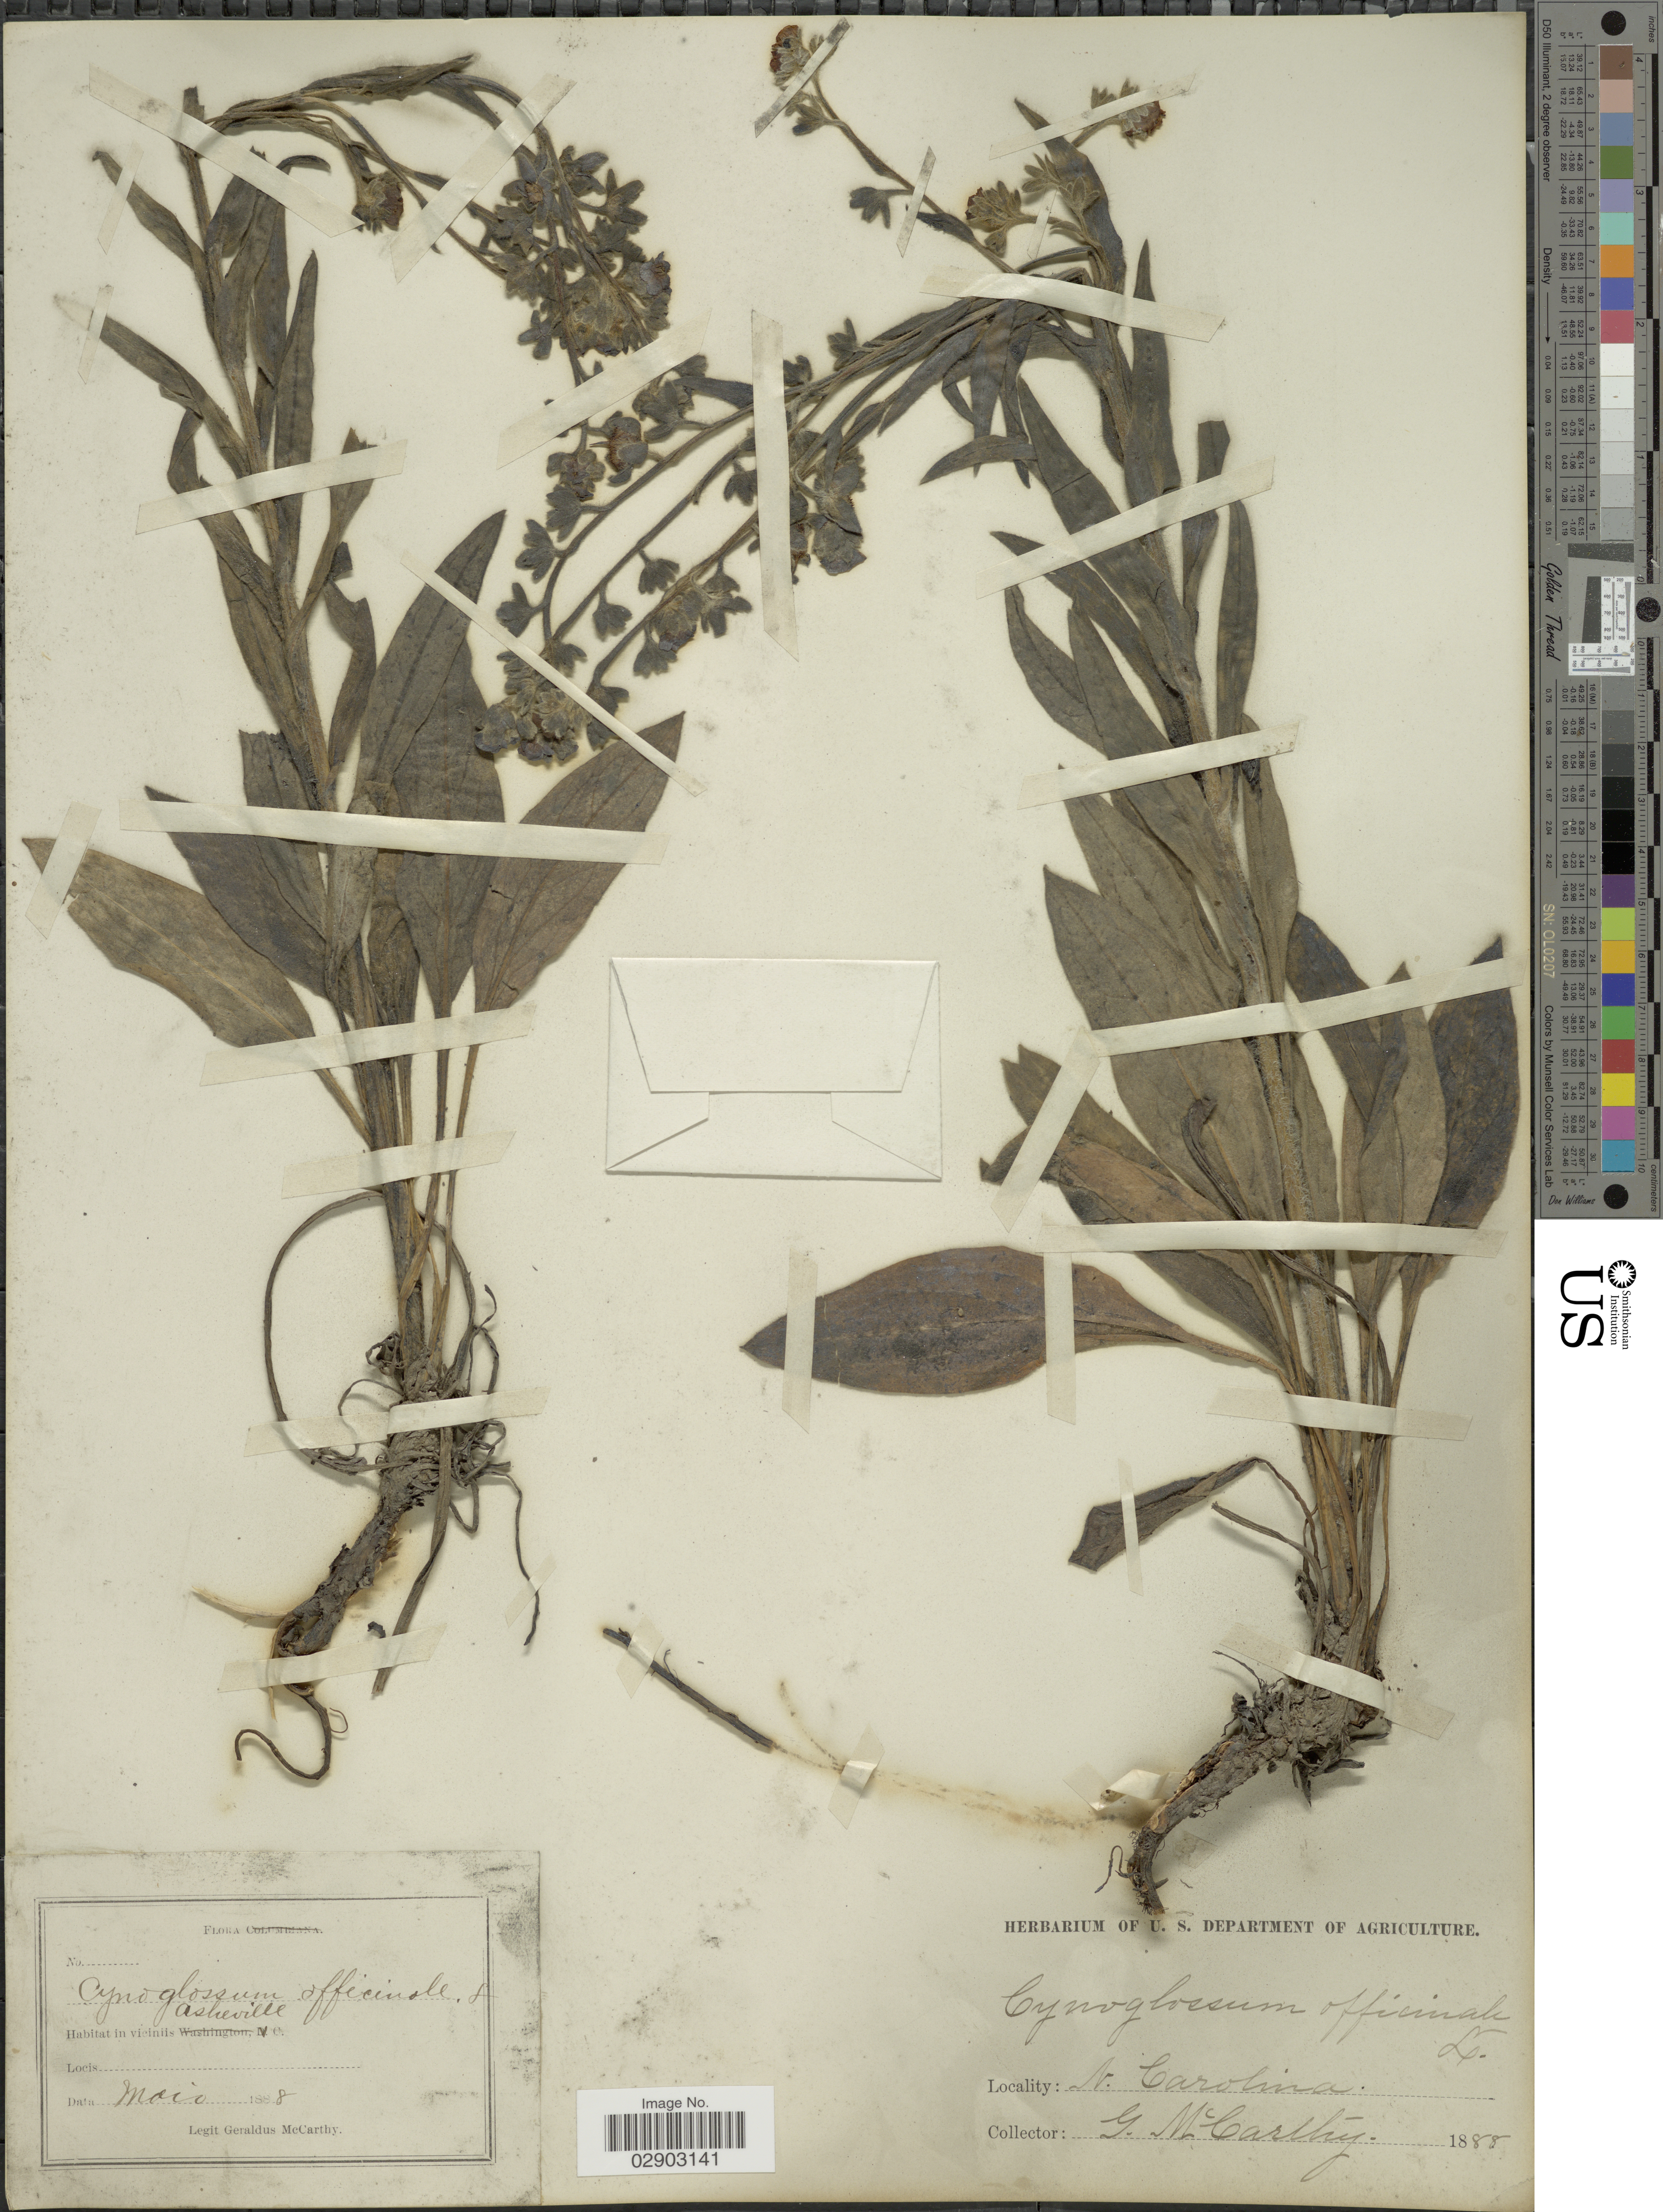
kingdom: Plantae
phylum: Tracheophyta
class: Magnoliopsida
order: Boraginales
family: Boraginaceae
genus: Cynoglossum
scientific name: Cynoglossum officinale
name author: L.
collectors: M. McCarthy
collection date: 1888-05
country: United States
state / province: North Carolina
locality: In viciniis Asheville, N. C.